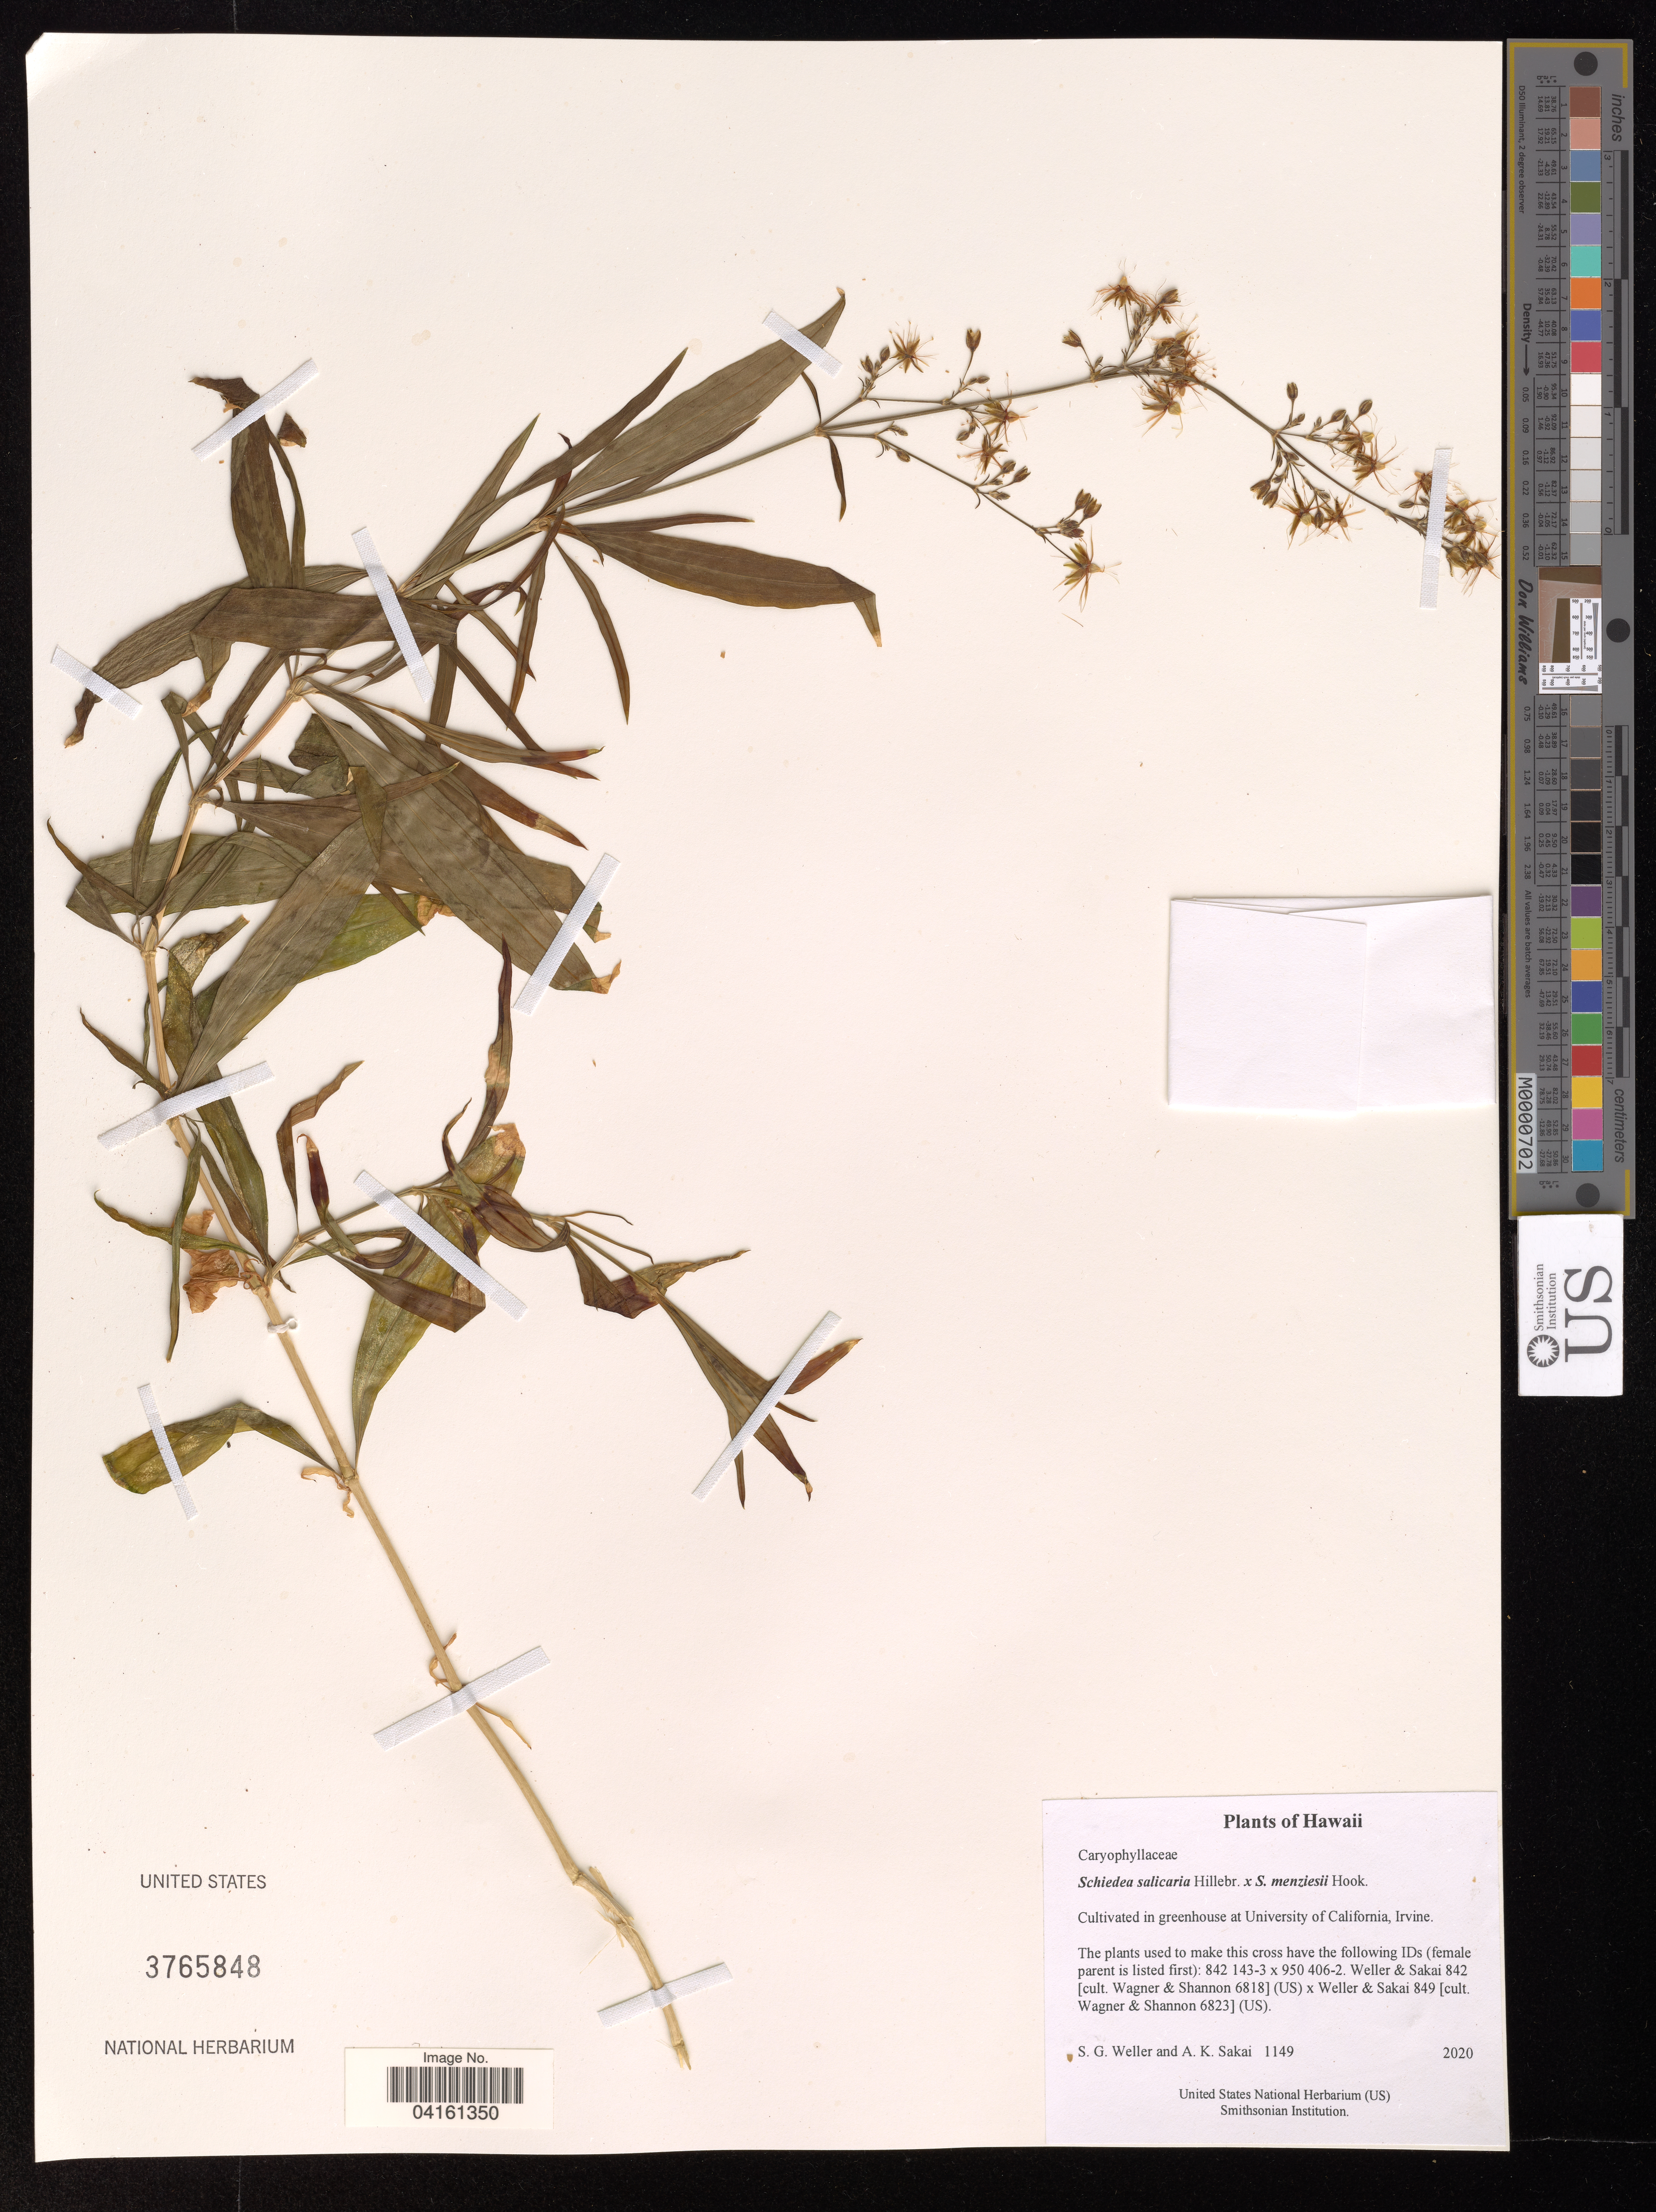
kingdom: Plantae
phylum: Tracheophyta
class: Magnoliopsida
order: Caryophyllales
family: Caryophyllaceae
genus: Schiedea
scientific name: Schiedea menziesii x S. salicaria Hillebr.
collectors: S. G. Weller & A. Sakai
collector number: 1149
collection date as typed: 2020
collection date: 2020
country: United States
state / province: California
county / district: Orange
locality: Cultivated in greenhouse at University of California, Irvine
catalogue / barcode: US 3765848